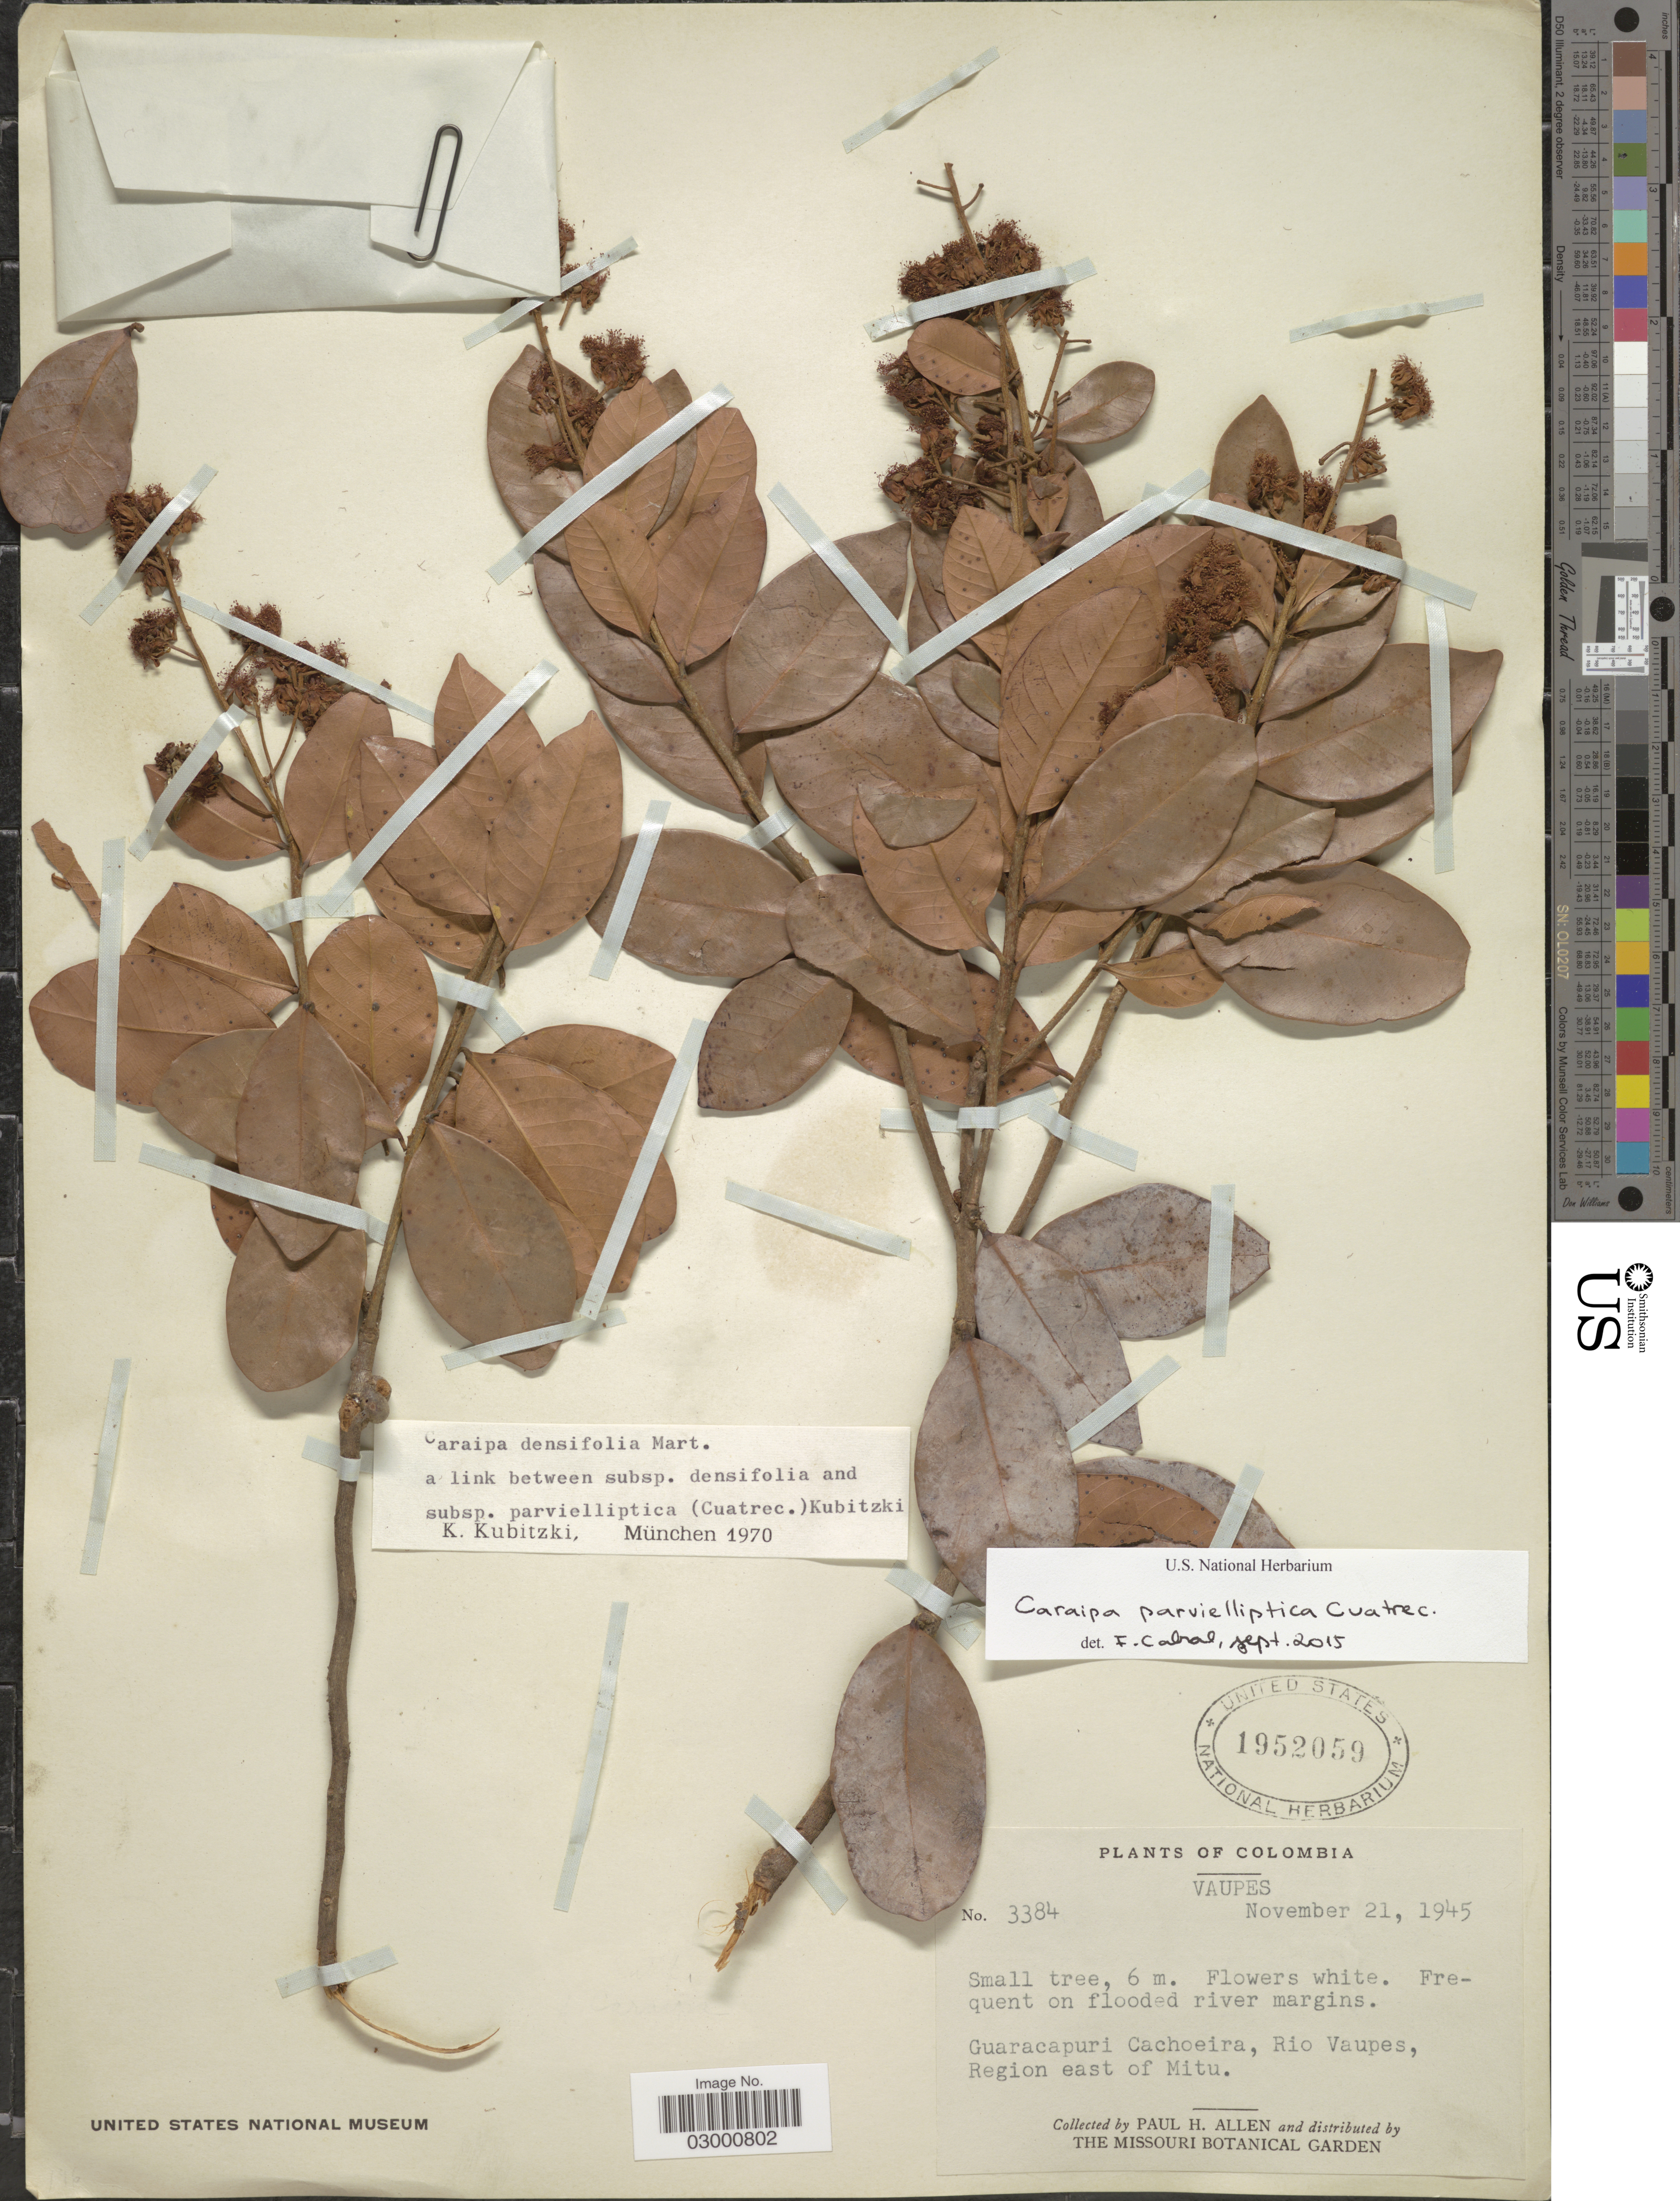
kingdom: Plantae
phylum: Tracheophyta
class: Magnoliopsida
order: Malpighiales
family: Calophyllaceae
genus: Caraipa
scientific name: Caraipa parvielliptica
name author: Cuatrec.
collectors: P. H. Allen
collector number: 3384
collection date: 1945-11-21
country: Colombia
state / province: Vaupés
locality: Guaracapuri Cachoeira, Rio Vaupes, Region east of Mitu.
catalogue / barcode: US 1952059